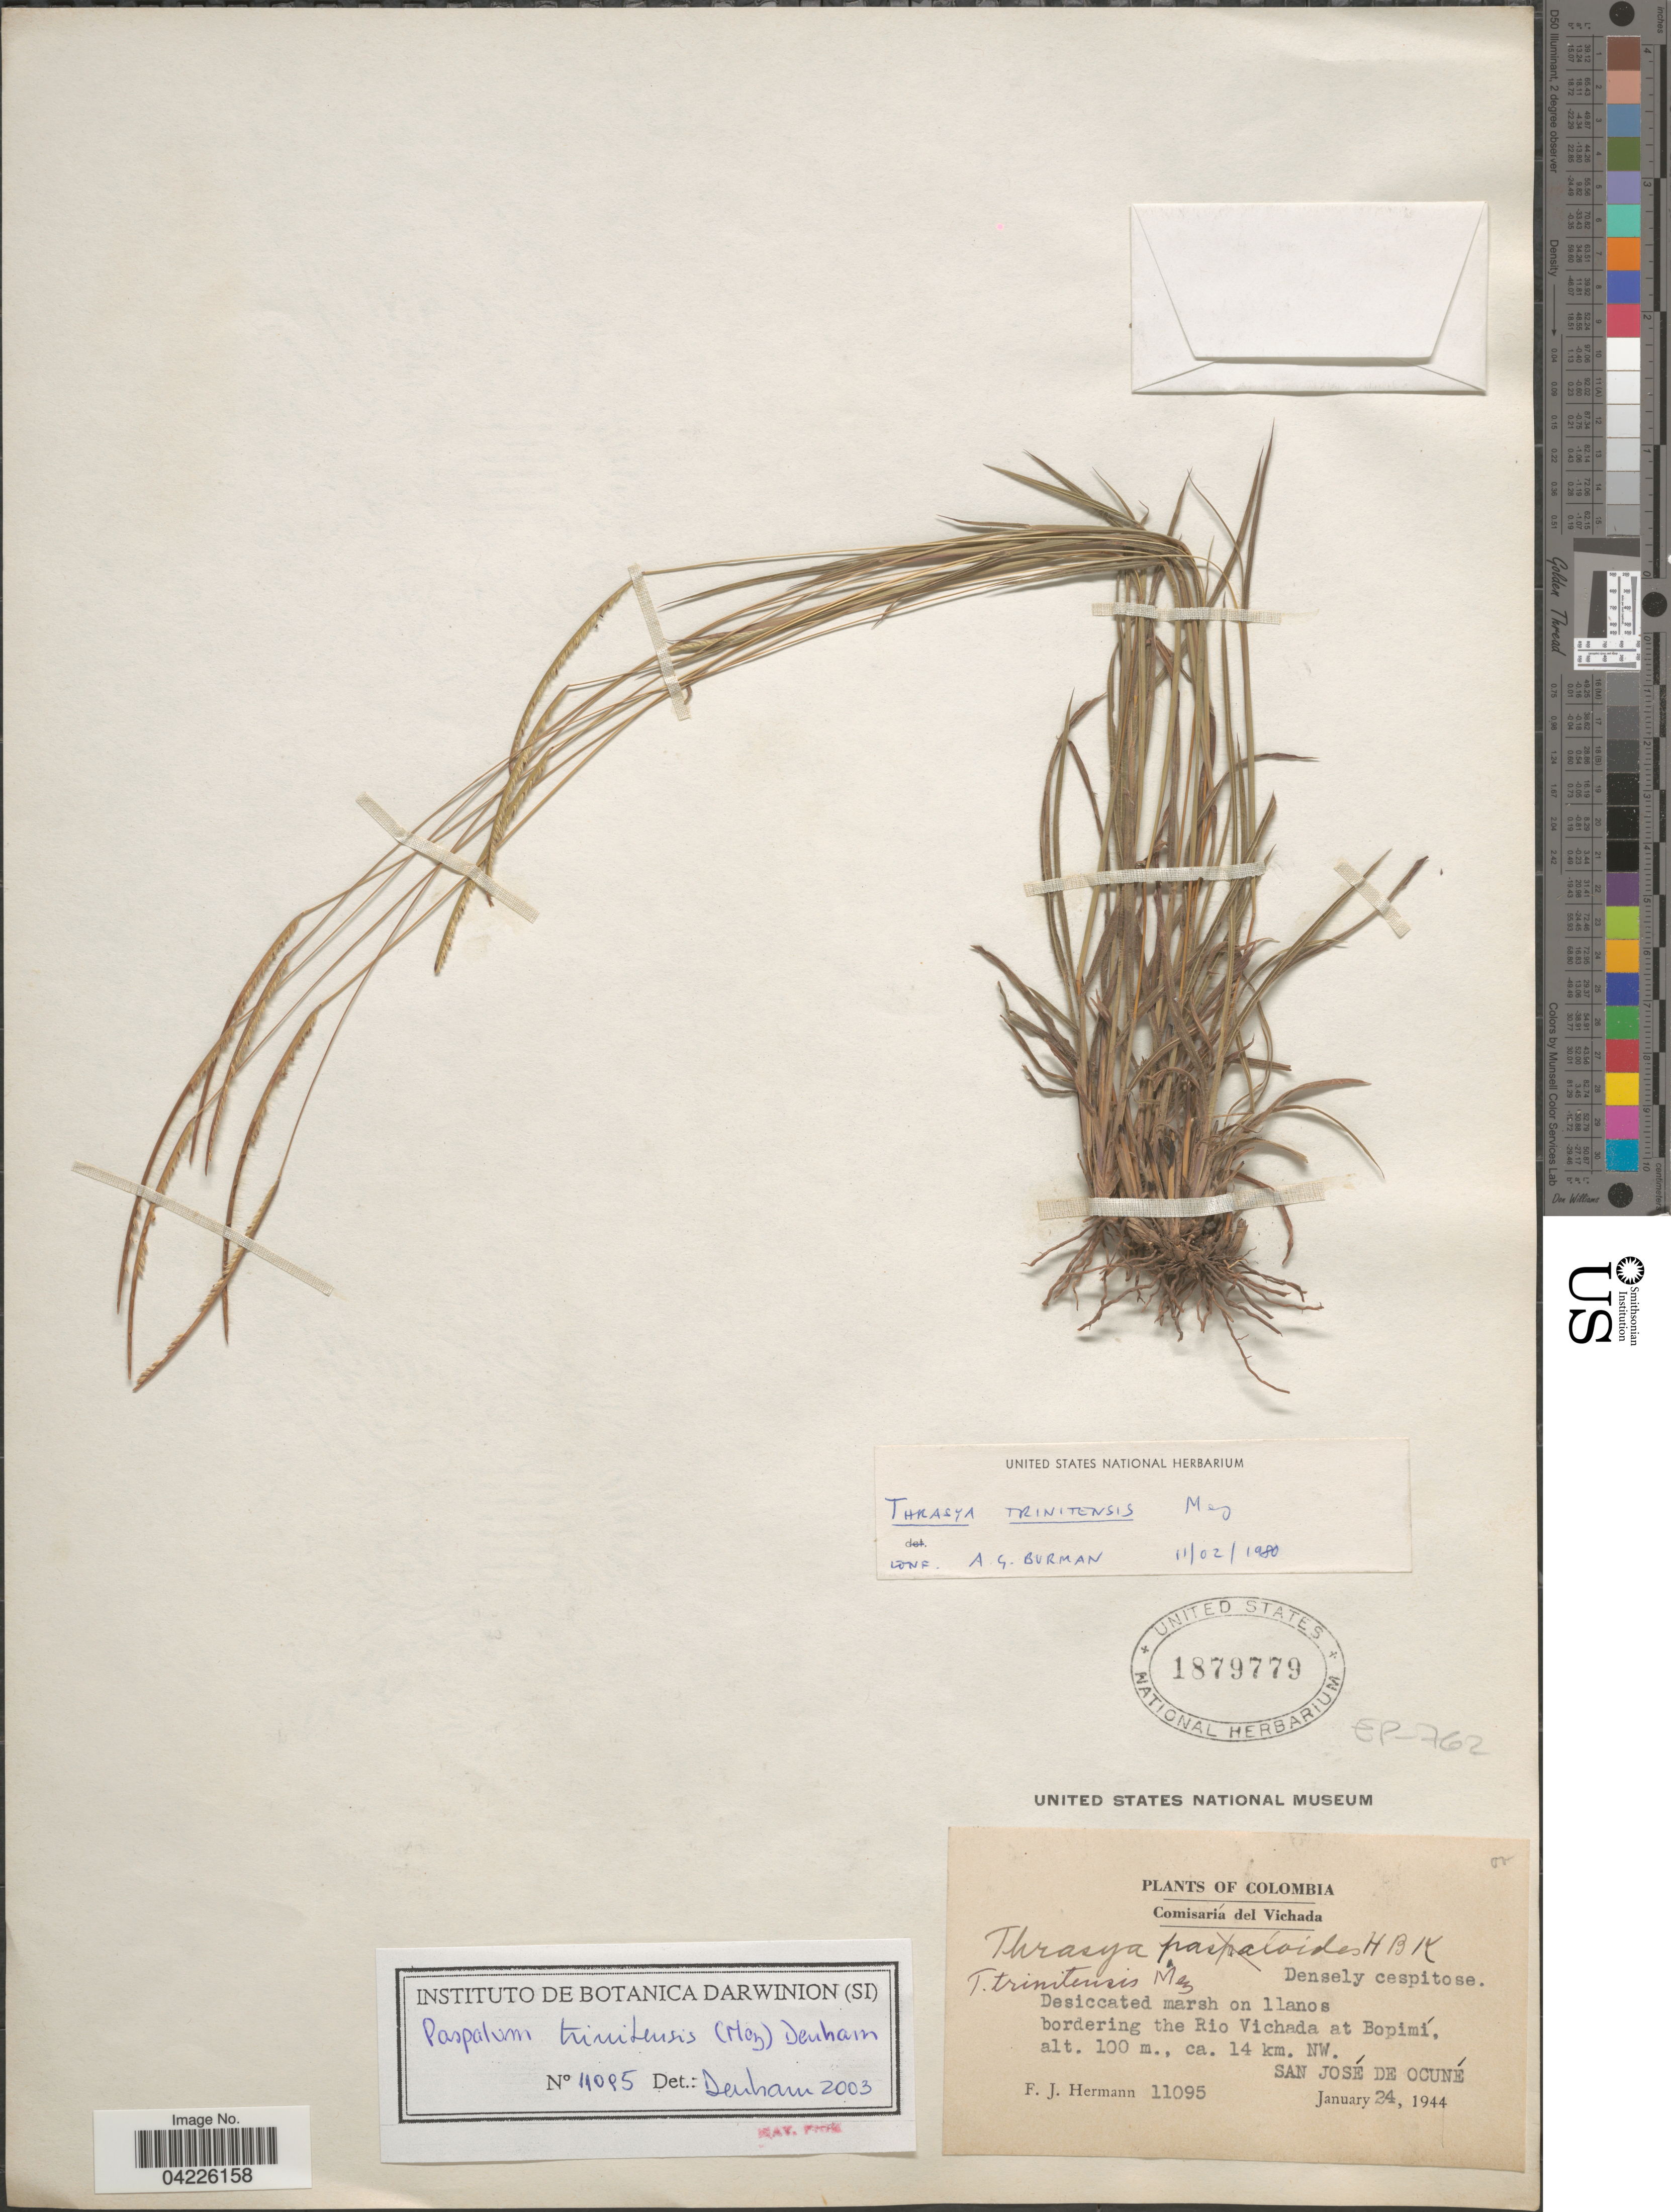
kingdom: Plantae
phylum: Tracheophyta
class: Liliopsida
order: Poales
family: Poaceae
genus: Paspalum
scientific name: Paspalum trinitense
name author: (Mez) S. Denham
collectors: F. J. Hermann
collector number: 11095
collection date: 1944-01-24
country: Colombia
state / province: Vichada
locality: Comisaria del Vichada. Desiccated marsh on llanos bordering the Rio Vichada at Bopimí, ca. 14 km. NW. San José de Ocuné.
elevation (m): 100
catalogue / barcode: US 1879779